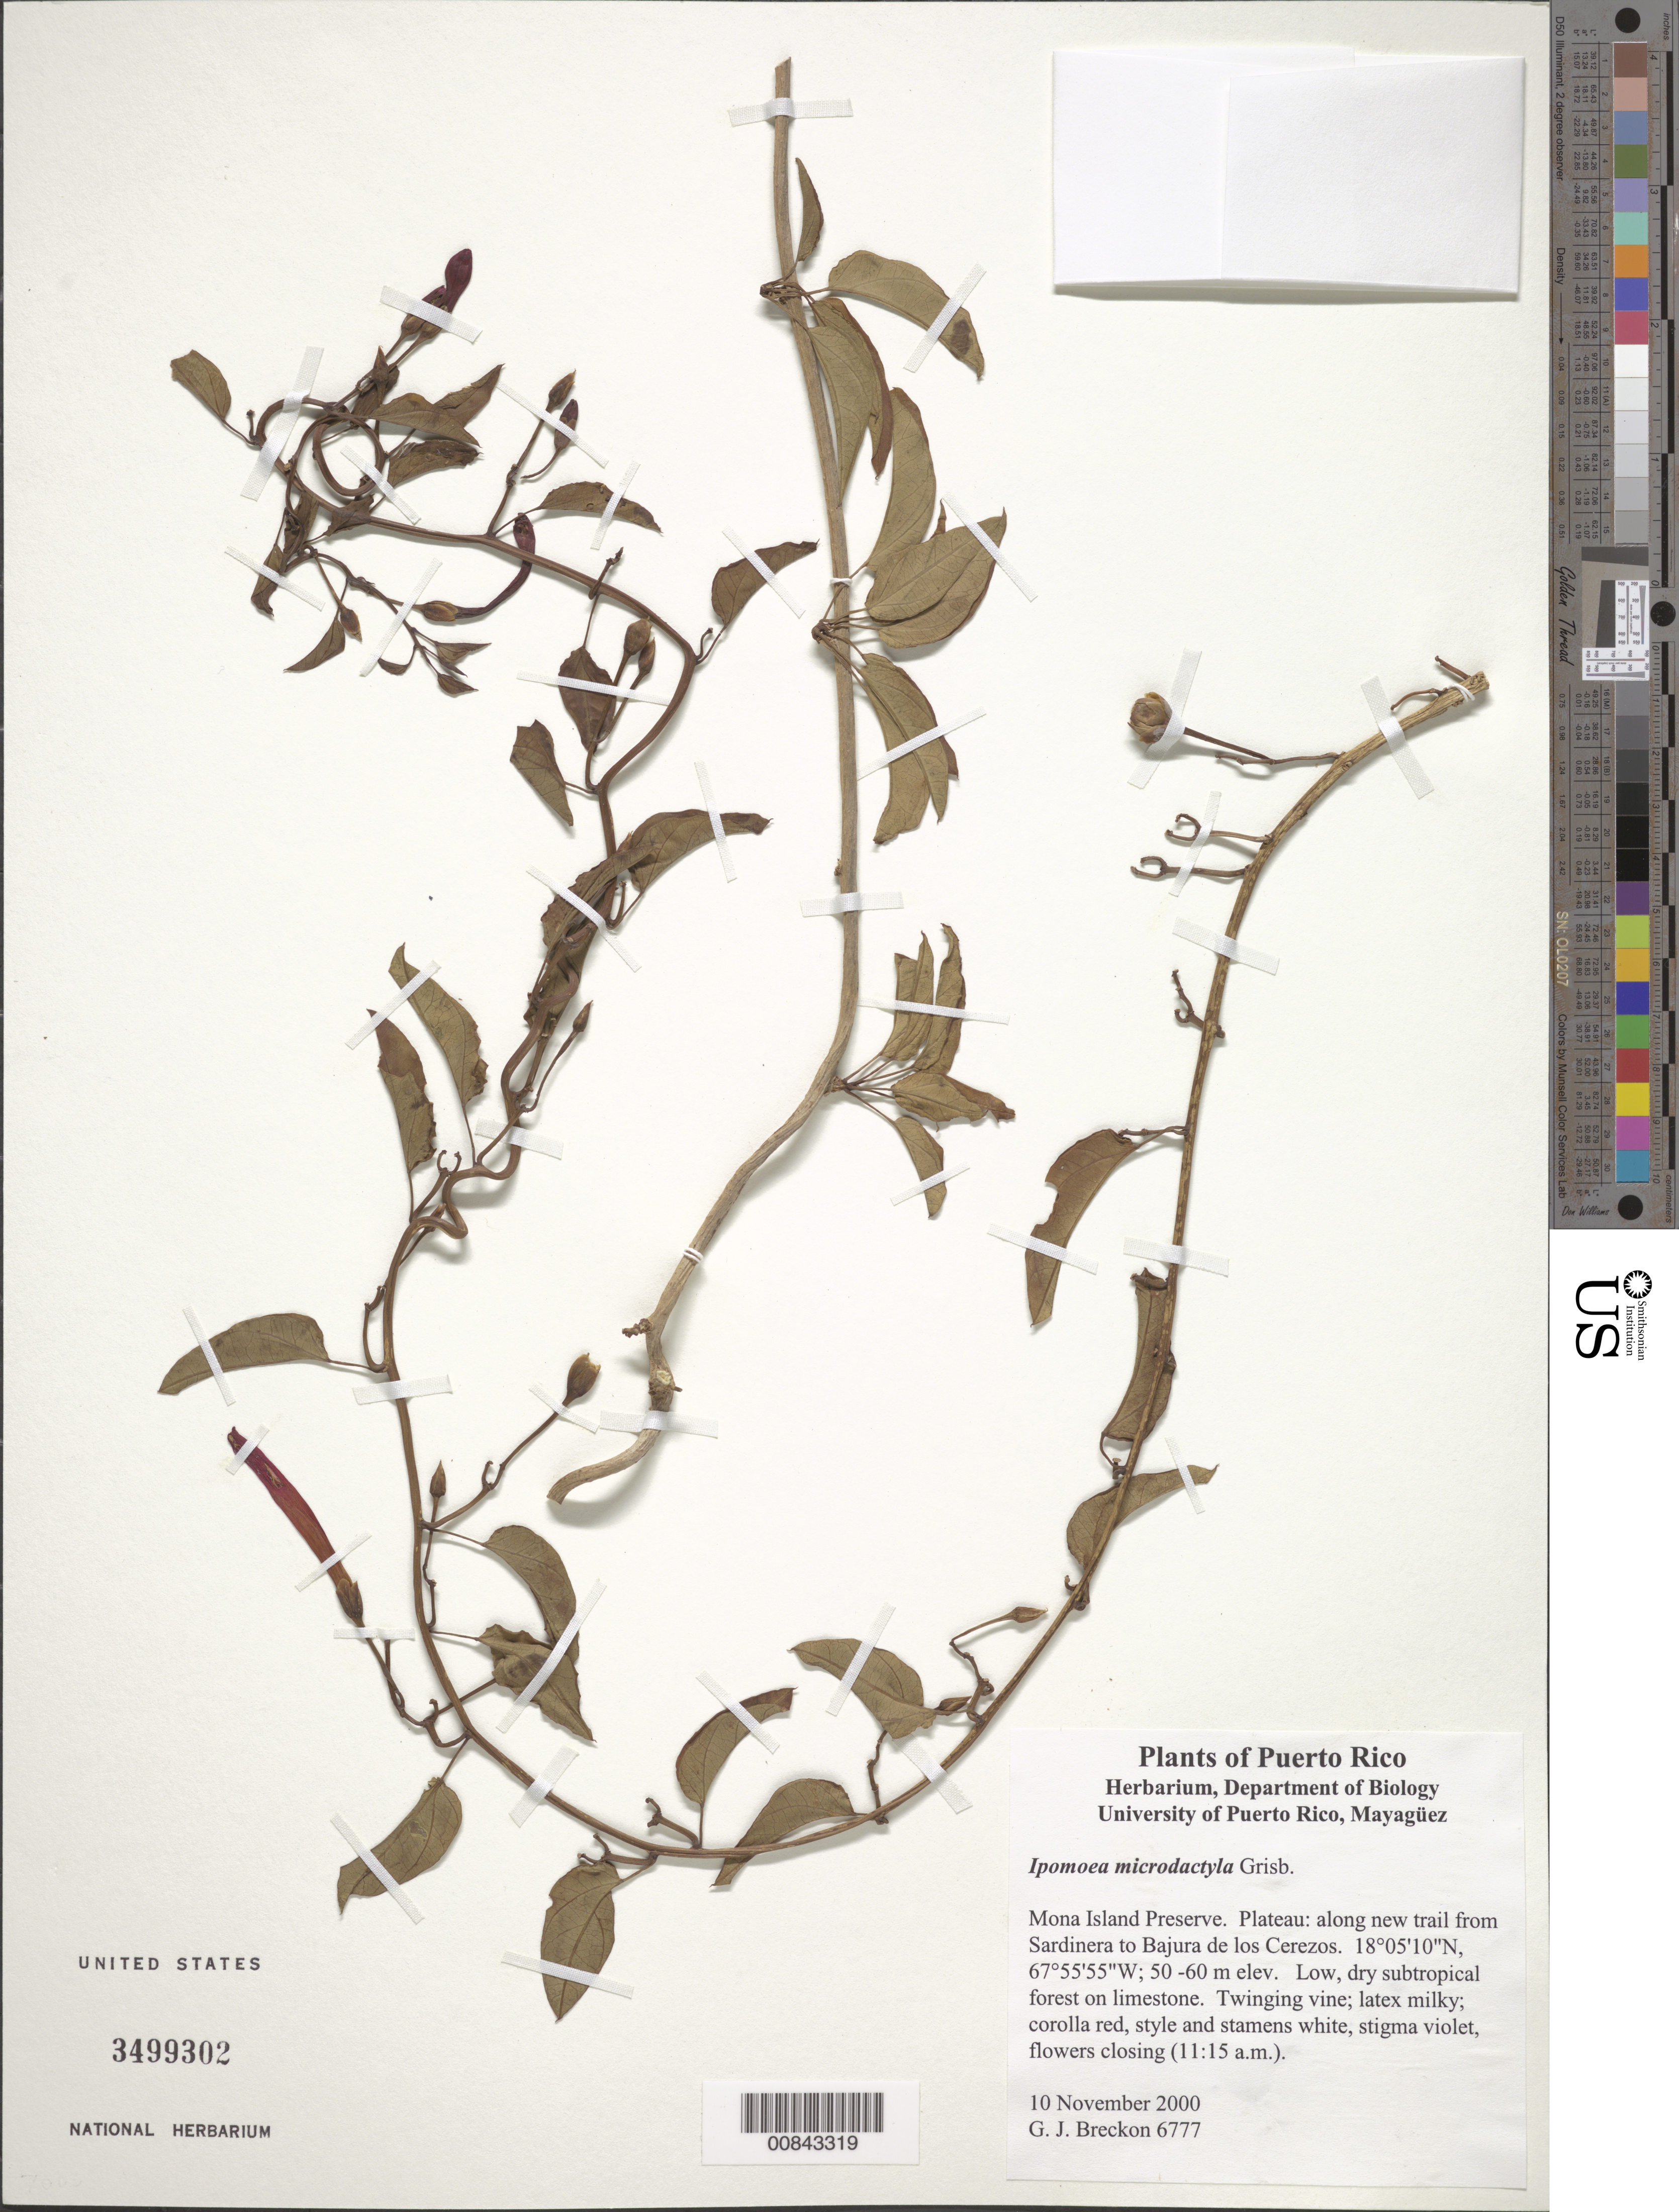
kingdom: Plantae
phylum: Tracheophyta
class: Magnoliopsida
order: Solanales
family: Convolvulaceae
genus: Ipomoea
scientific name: Ipomoea microdactyla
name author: Griseb.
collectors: G. Breckon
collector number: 6777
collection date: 2000-11-10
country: Puerto Rico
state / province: Mayaguëz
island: Mona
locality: Mona Island Preserve: Plateau: along new trail from Sardinera to Bajura de los Cerezos.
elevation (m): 50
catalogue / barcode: US 3499302